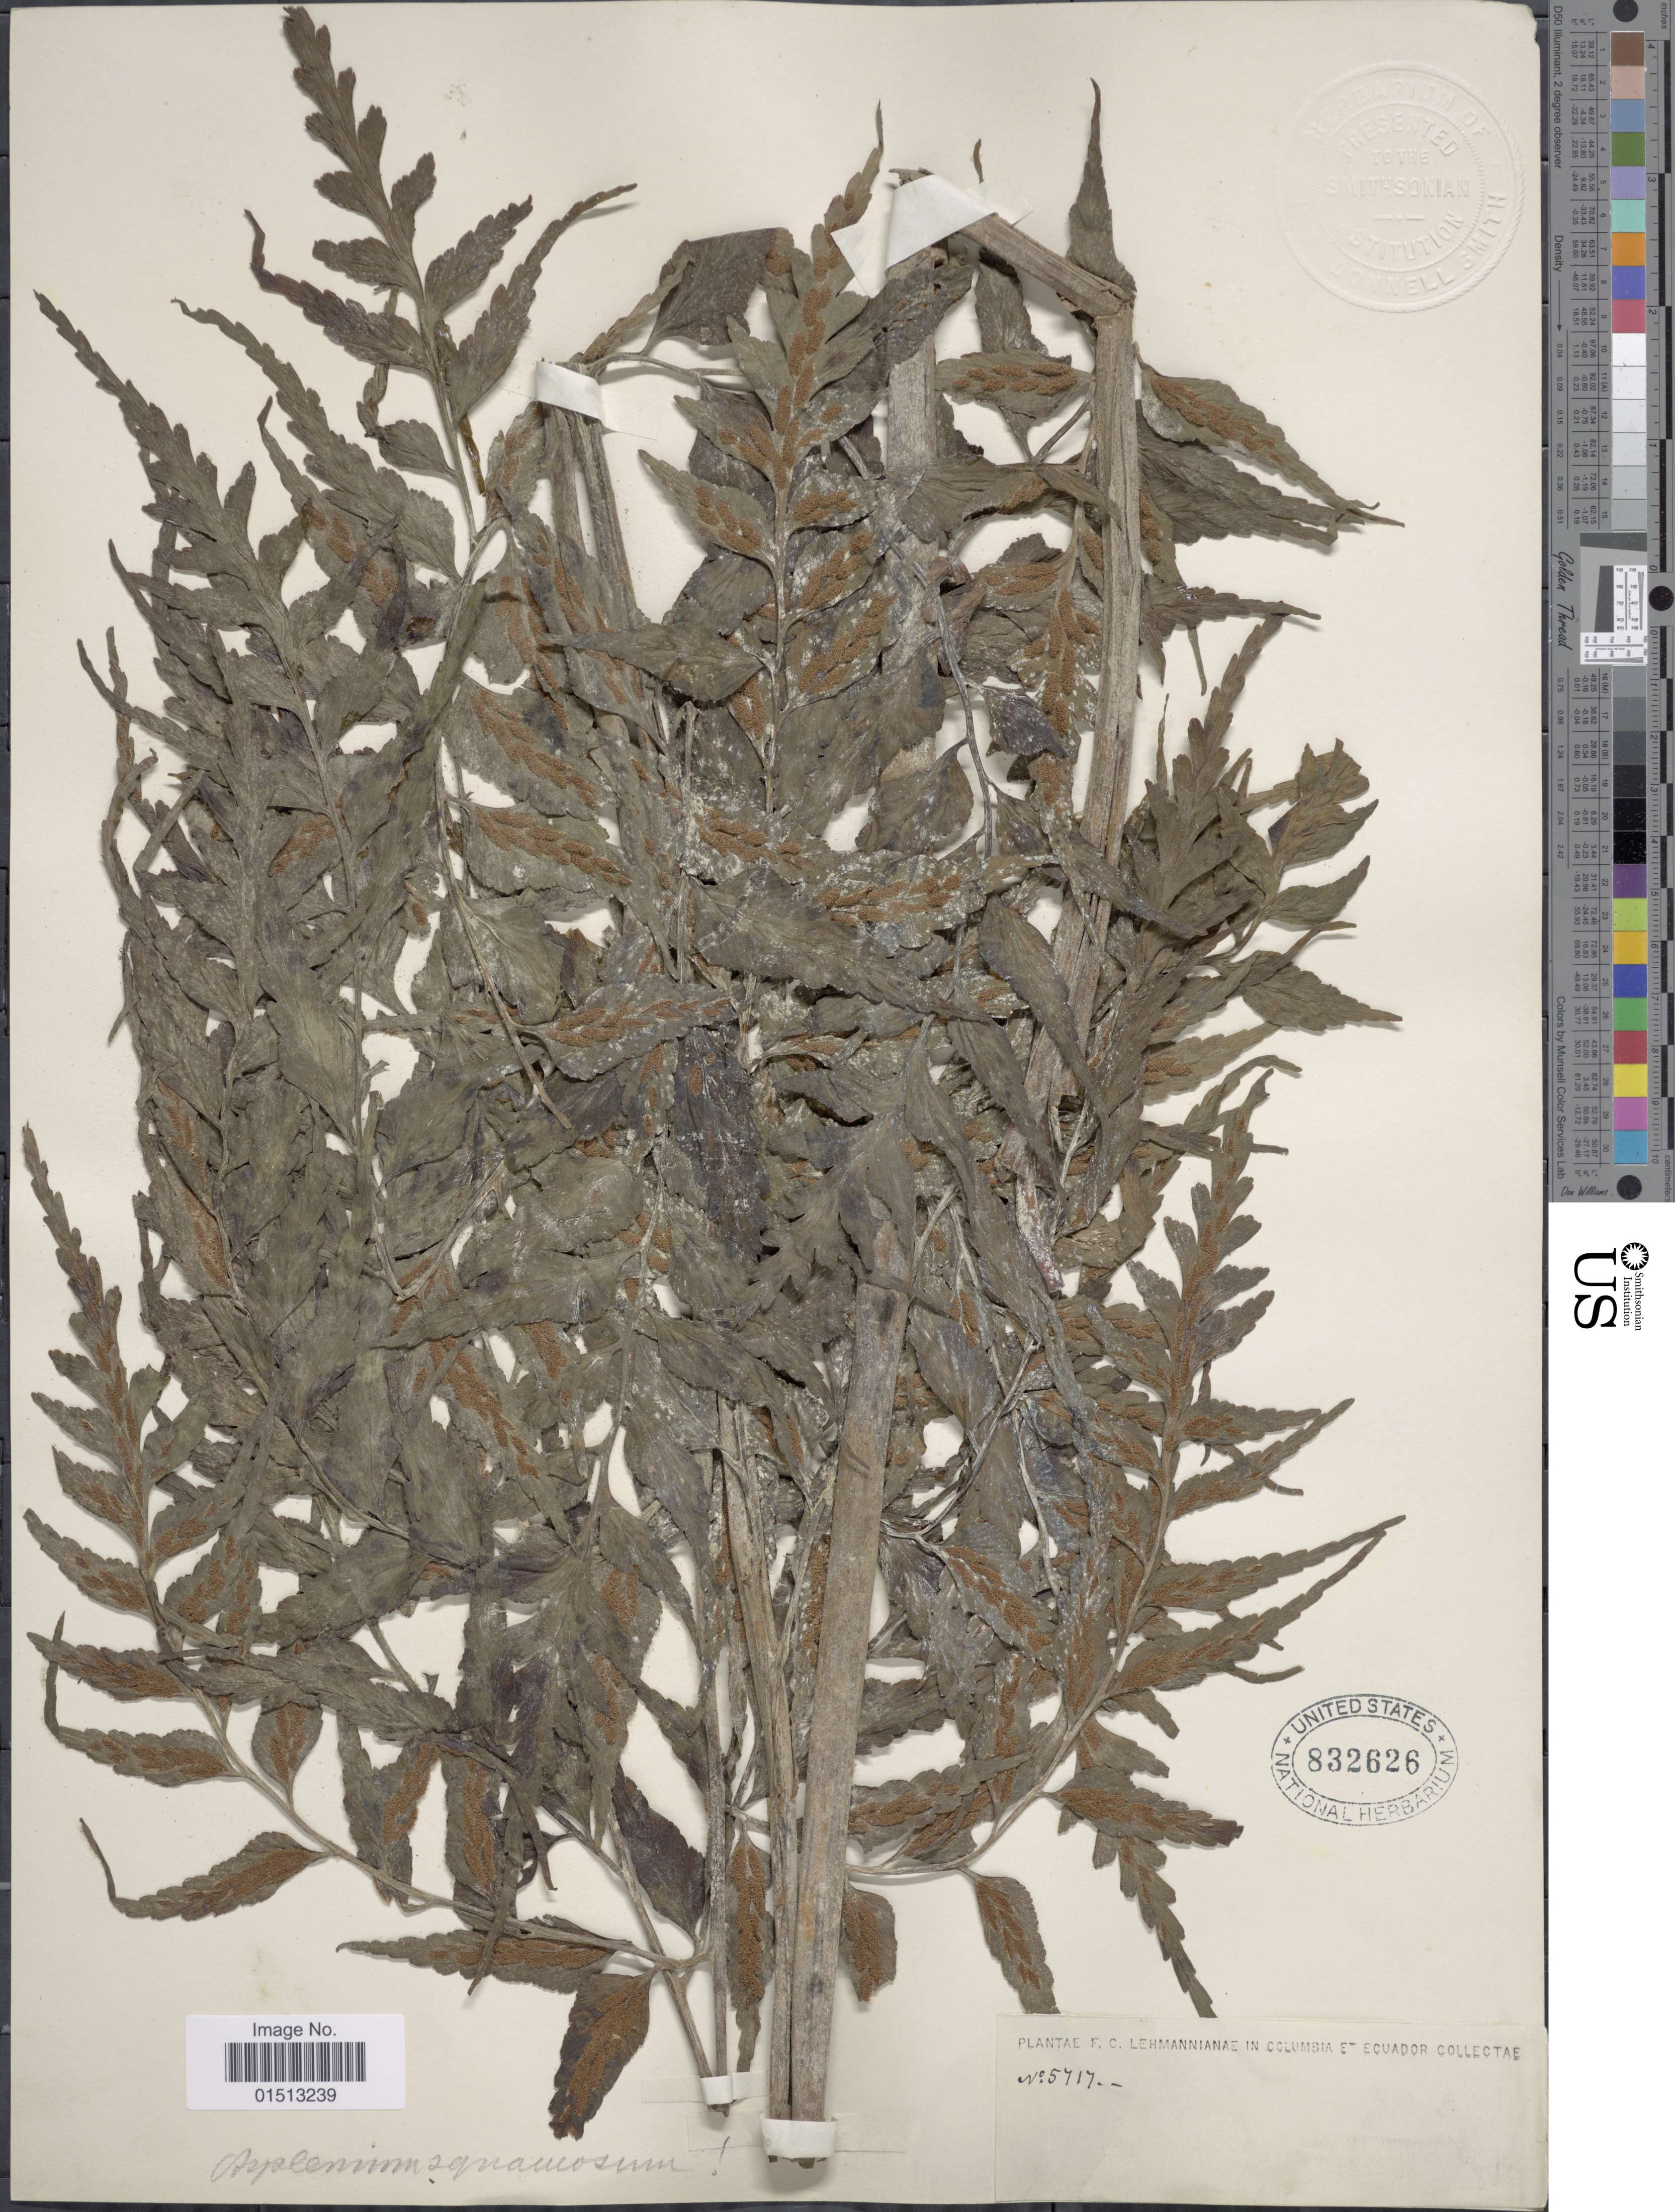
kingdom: Plantae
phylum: Tracheophyta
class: Polypodiopsida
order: Polypodiales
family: Aspleniaceae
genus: Asplenium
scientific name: Asplenium squamosum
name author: L.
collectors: F. C. Lehmann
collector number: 5717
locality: Columbia et Ecuador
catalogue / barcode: US 832626